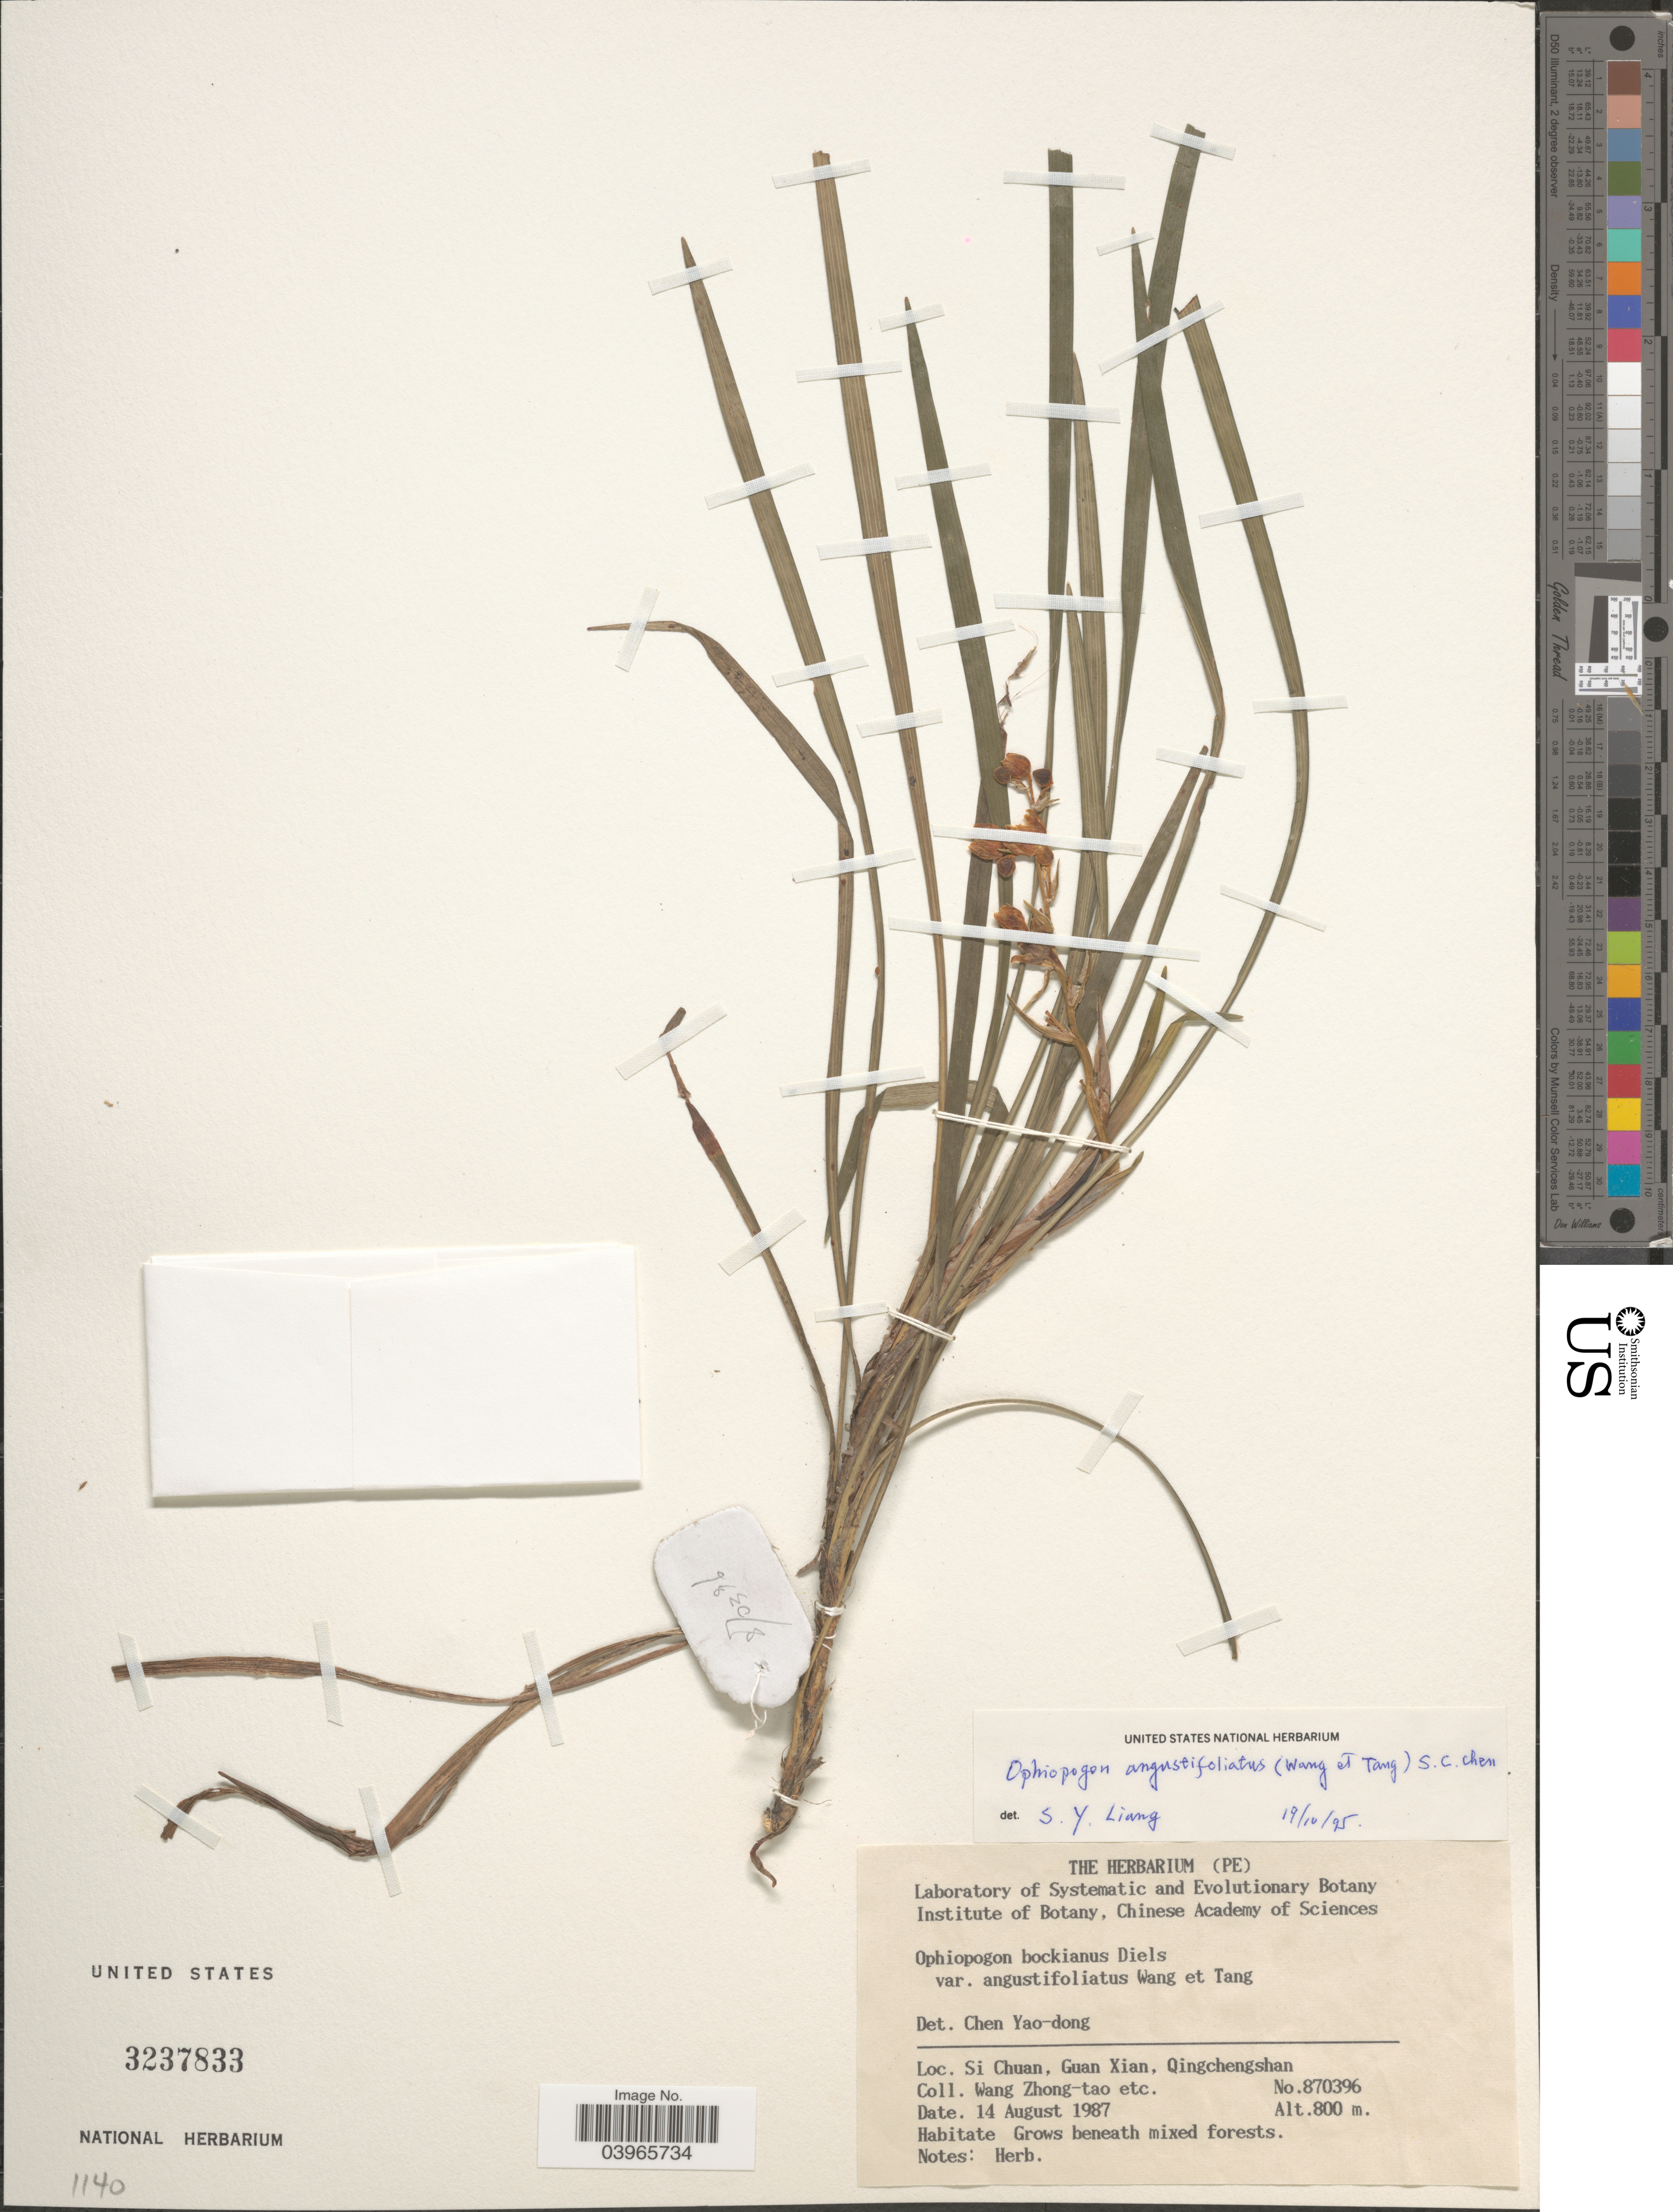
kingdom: Plantae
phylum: Tracheophyta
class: Liliopsida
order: Asparagales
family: Asparagaceae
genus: Ophiopogon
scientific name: Ophiopogon bockianus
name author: Diels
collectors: W. Zhong-Tao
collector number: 870396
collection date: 1987-08-14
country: China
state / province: Sichuan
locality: Si Chuan, Guan Xian, Qingchengshan.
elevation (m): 800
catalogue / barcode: US 3237833